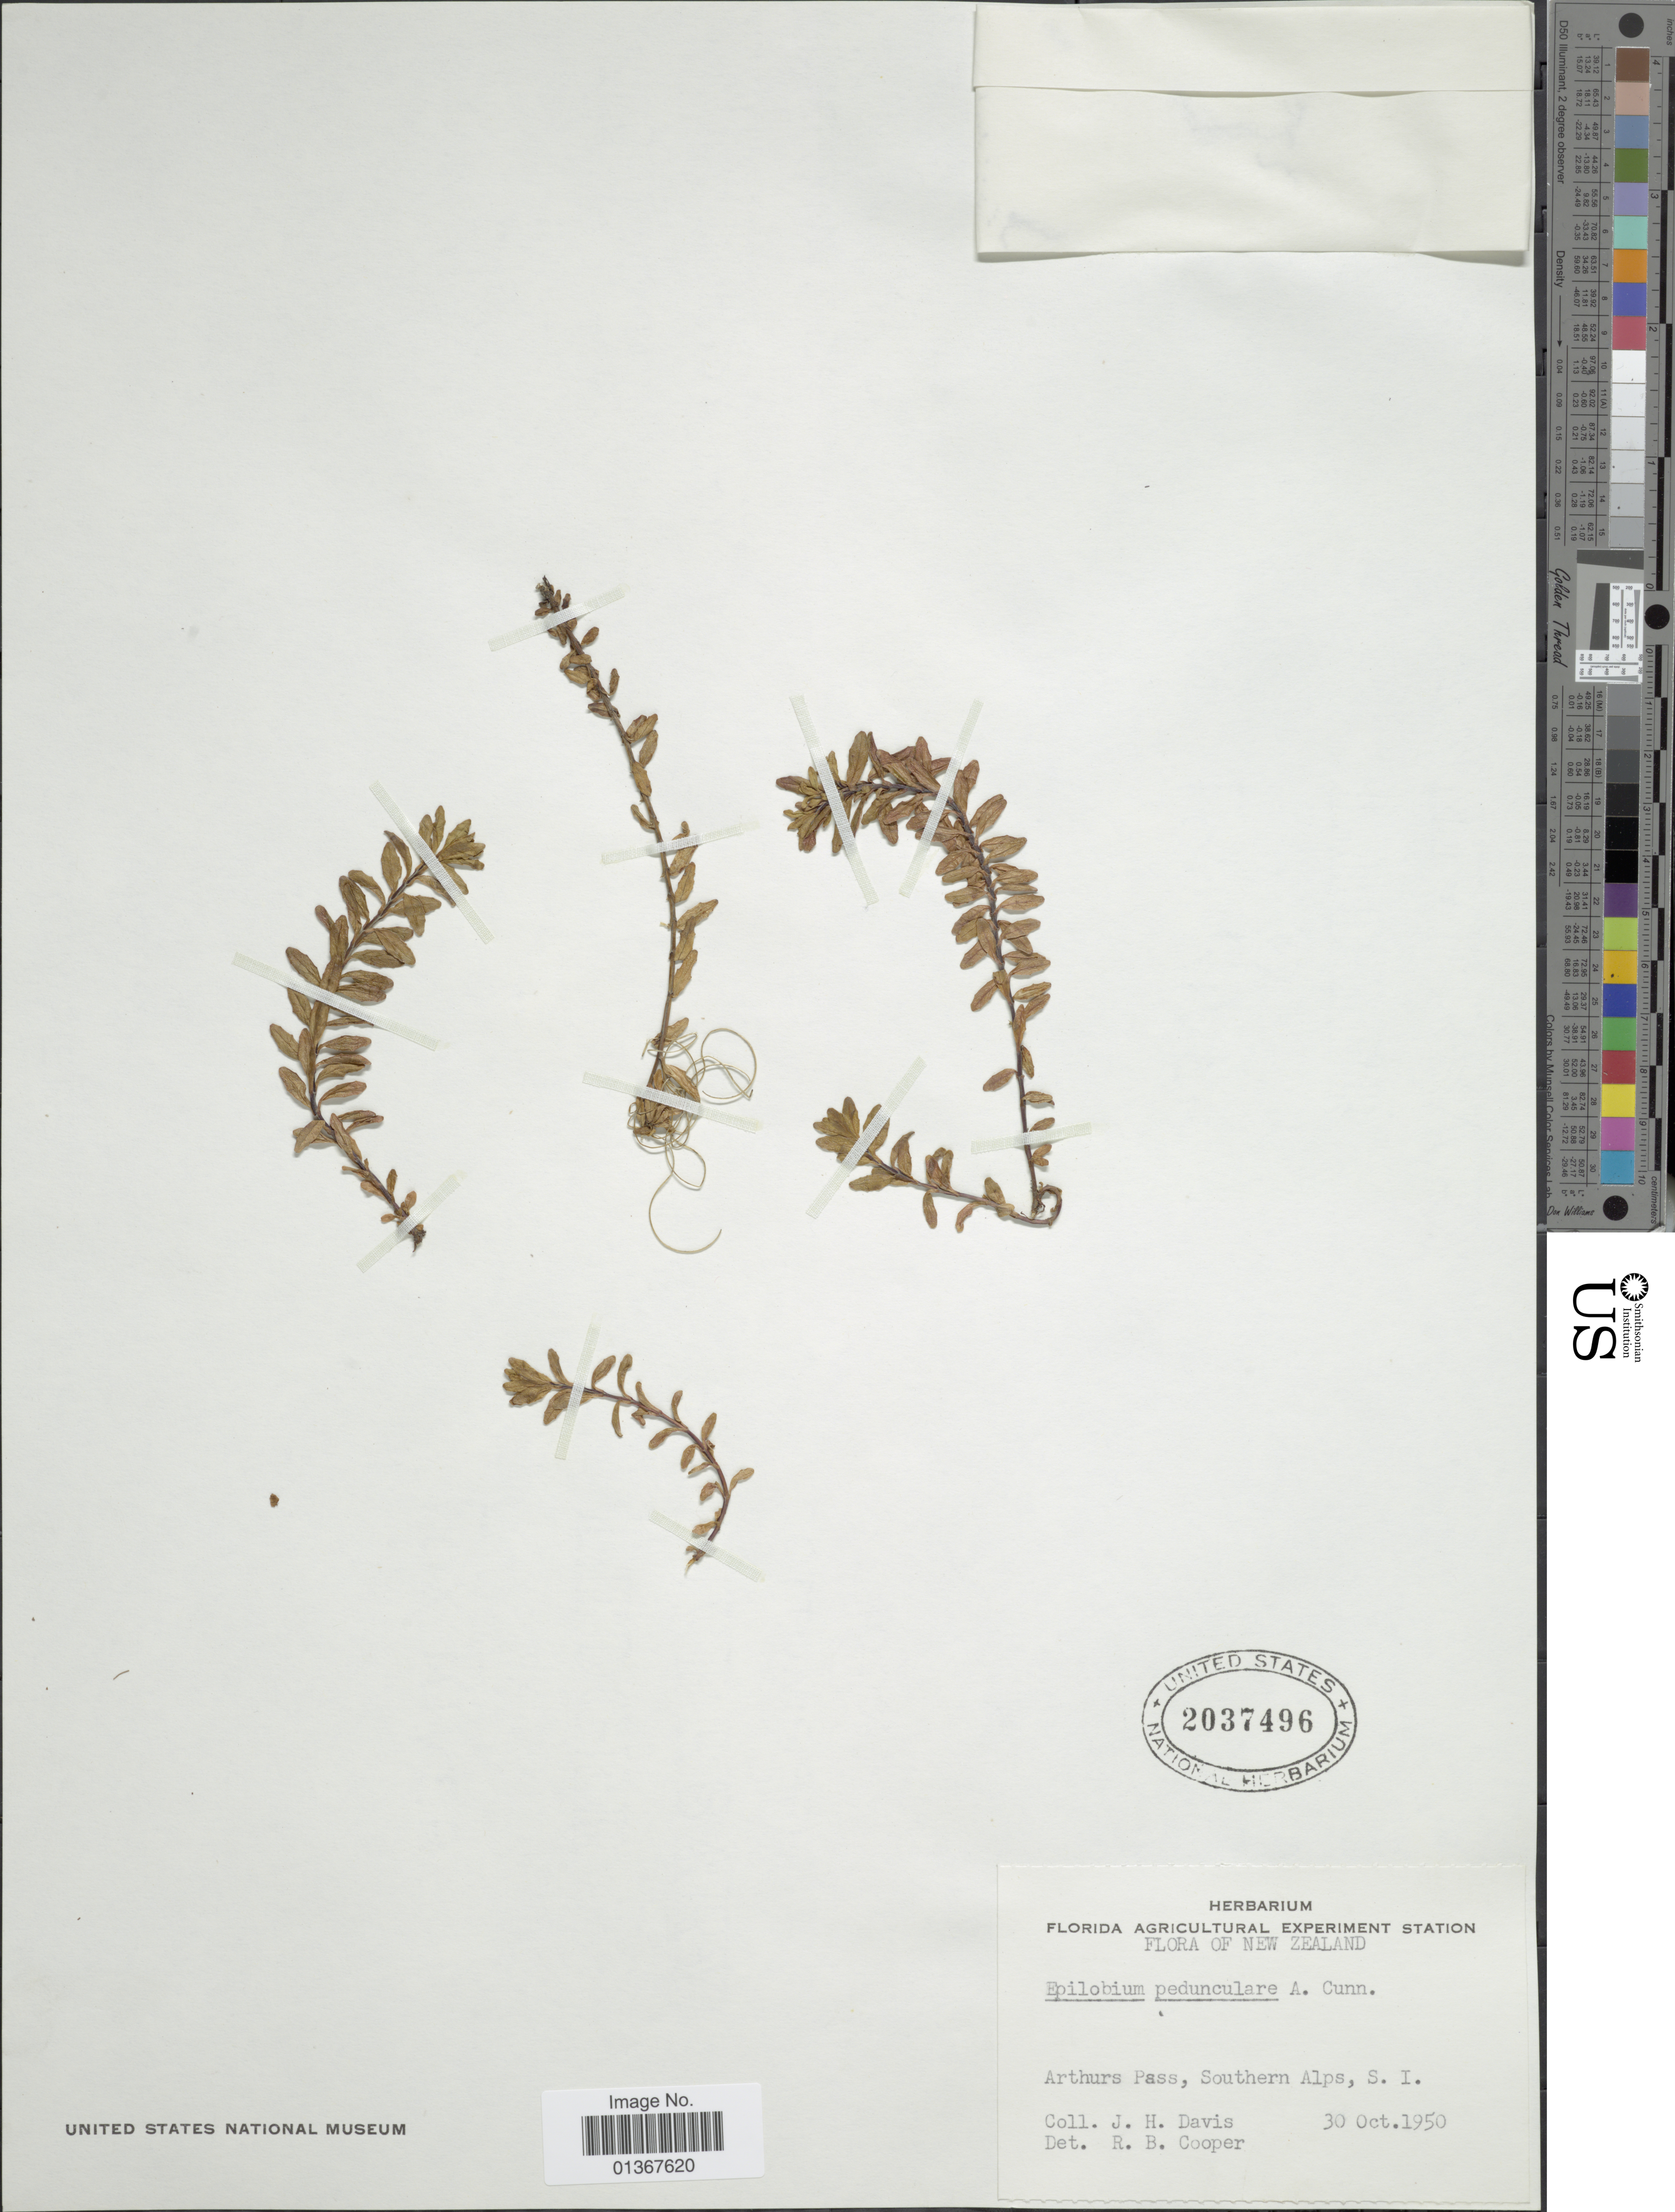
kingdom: Plantae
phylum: Tracheophyta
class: Magnoliopsida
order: Myrtales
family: Onagraceae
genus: Epilobium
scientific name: Epilobium pedunculare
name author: A. Cunn.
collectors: J. Davis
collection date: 1950-10-30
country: New Zealand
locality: Arthurs Pass, Southern Alps, S.I.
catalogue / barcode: US 2037496